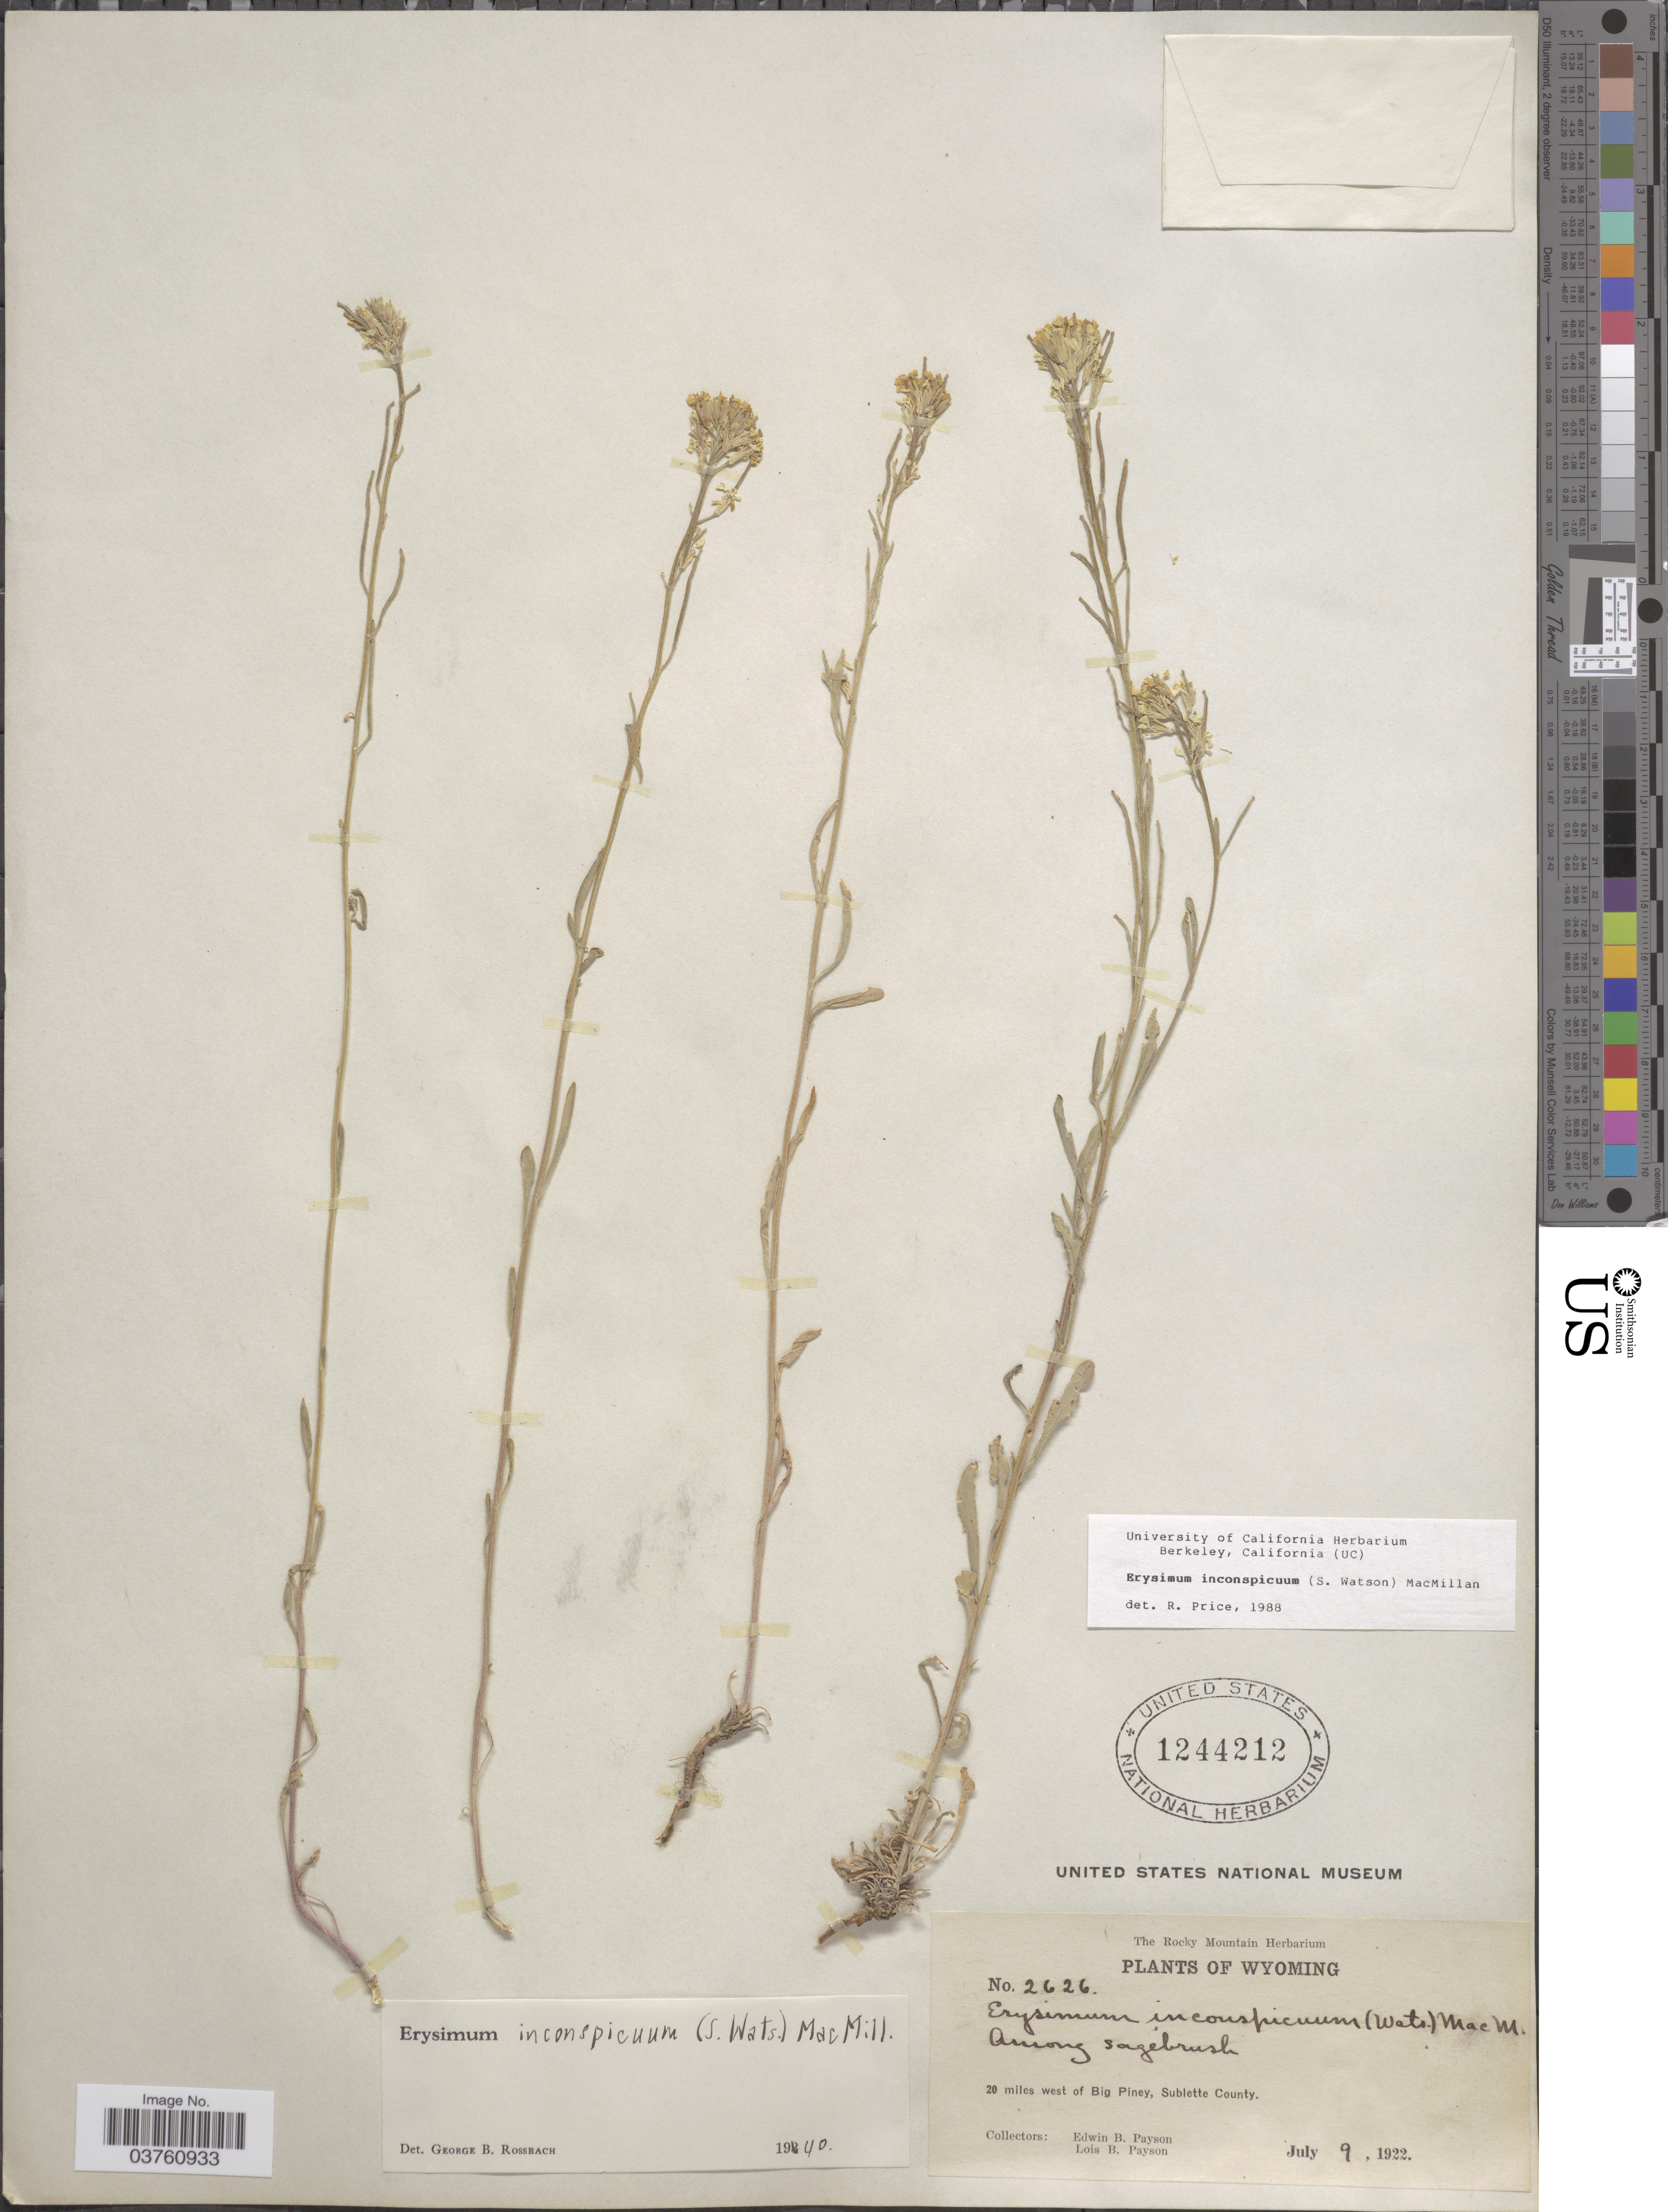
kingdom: Plantae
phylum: Tracheophyta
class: Magnoliopsida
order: Brassicales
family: Brassicaceae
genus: Erysimum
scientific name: Erysimum inconspicuum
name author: (S. Watson) MacMill.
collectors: E. B. Payson & L. Payson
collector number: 2626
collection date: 1922-07-09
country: United States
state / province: Wyoming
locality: Among sagebrush, 20 miles west of Big Piney, Sublette County.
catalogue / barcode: US 1244212